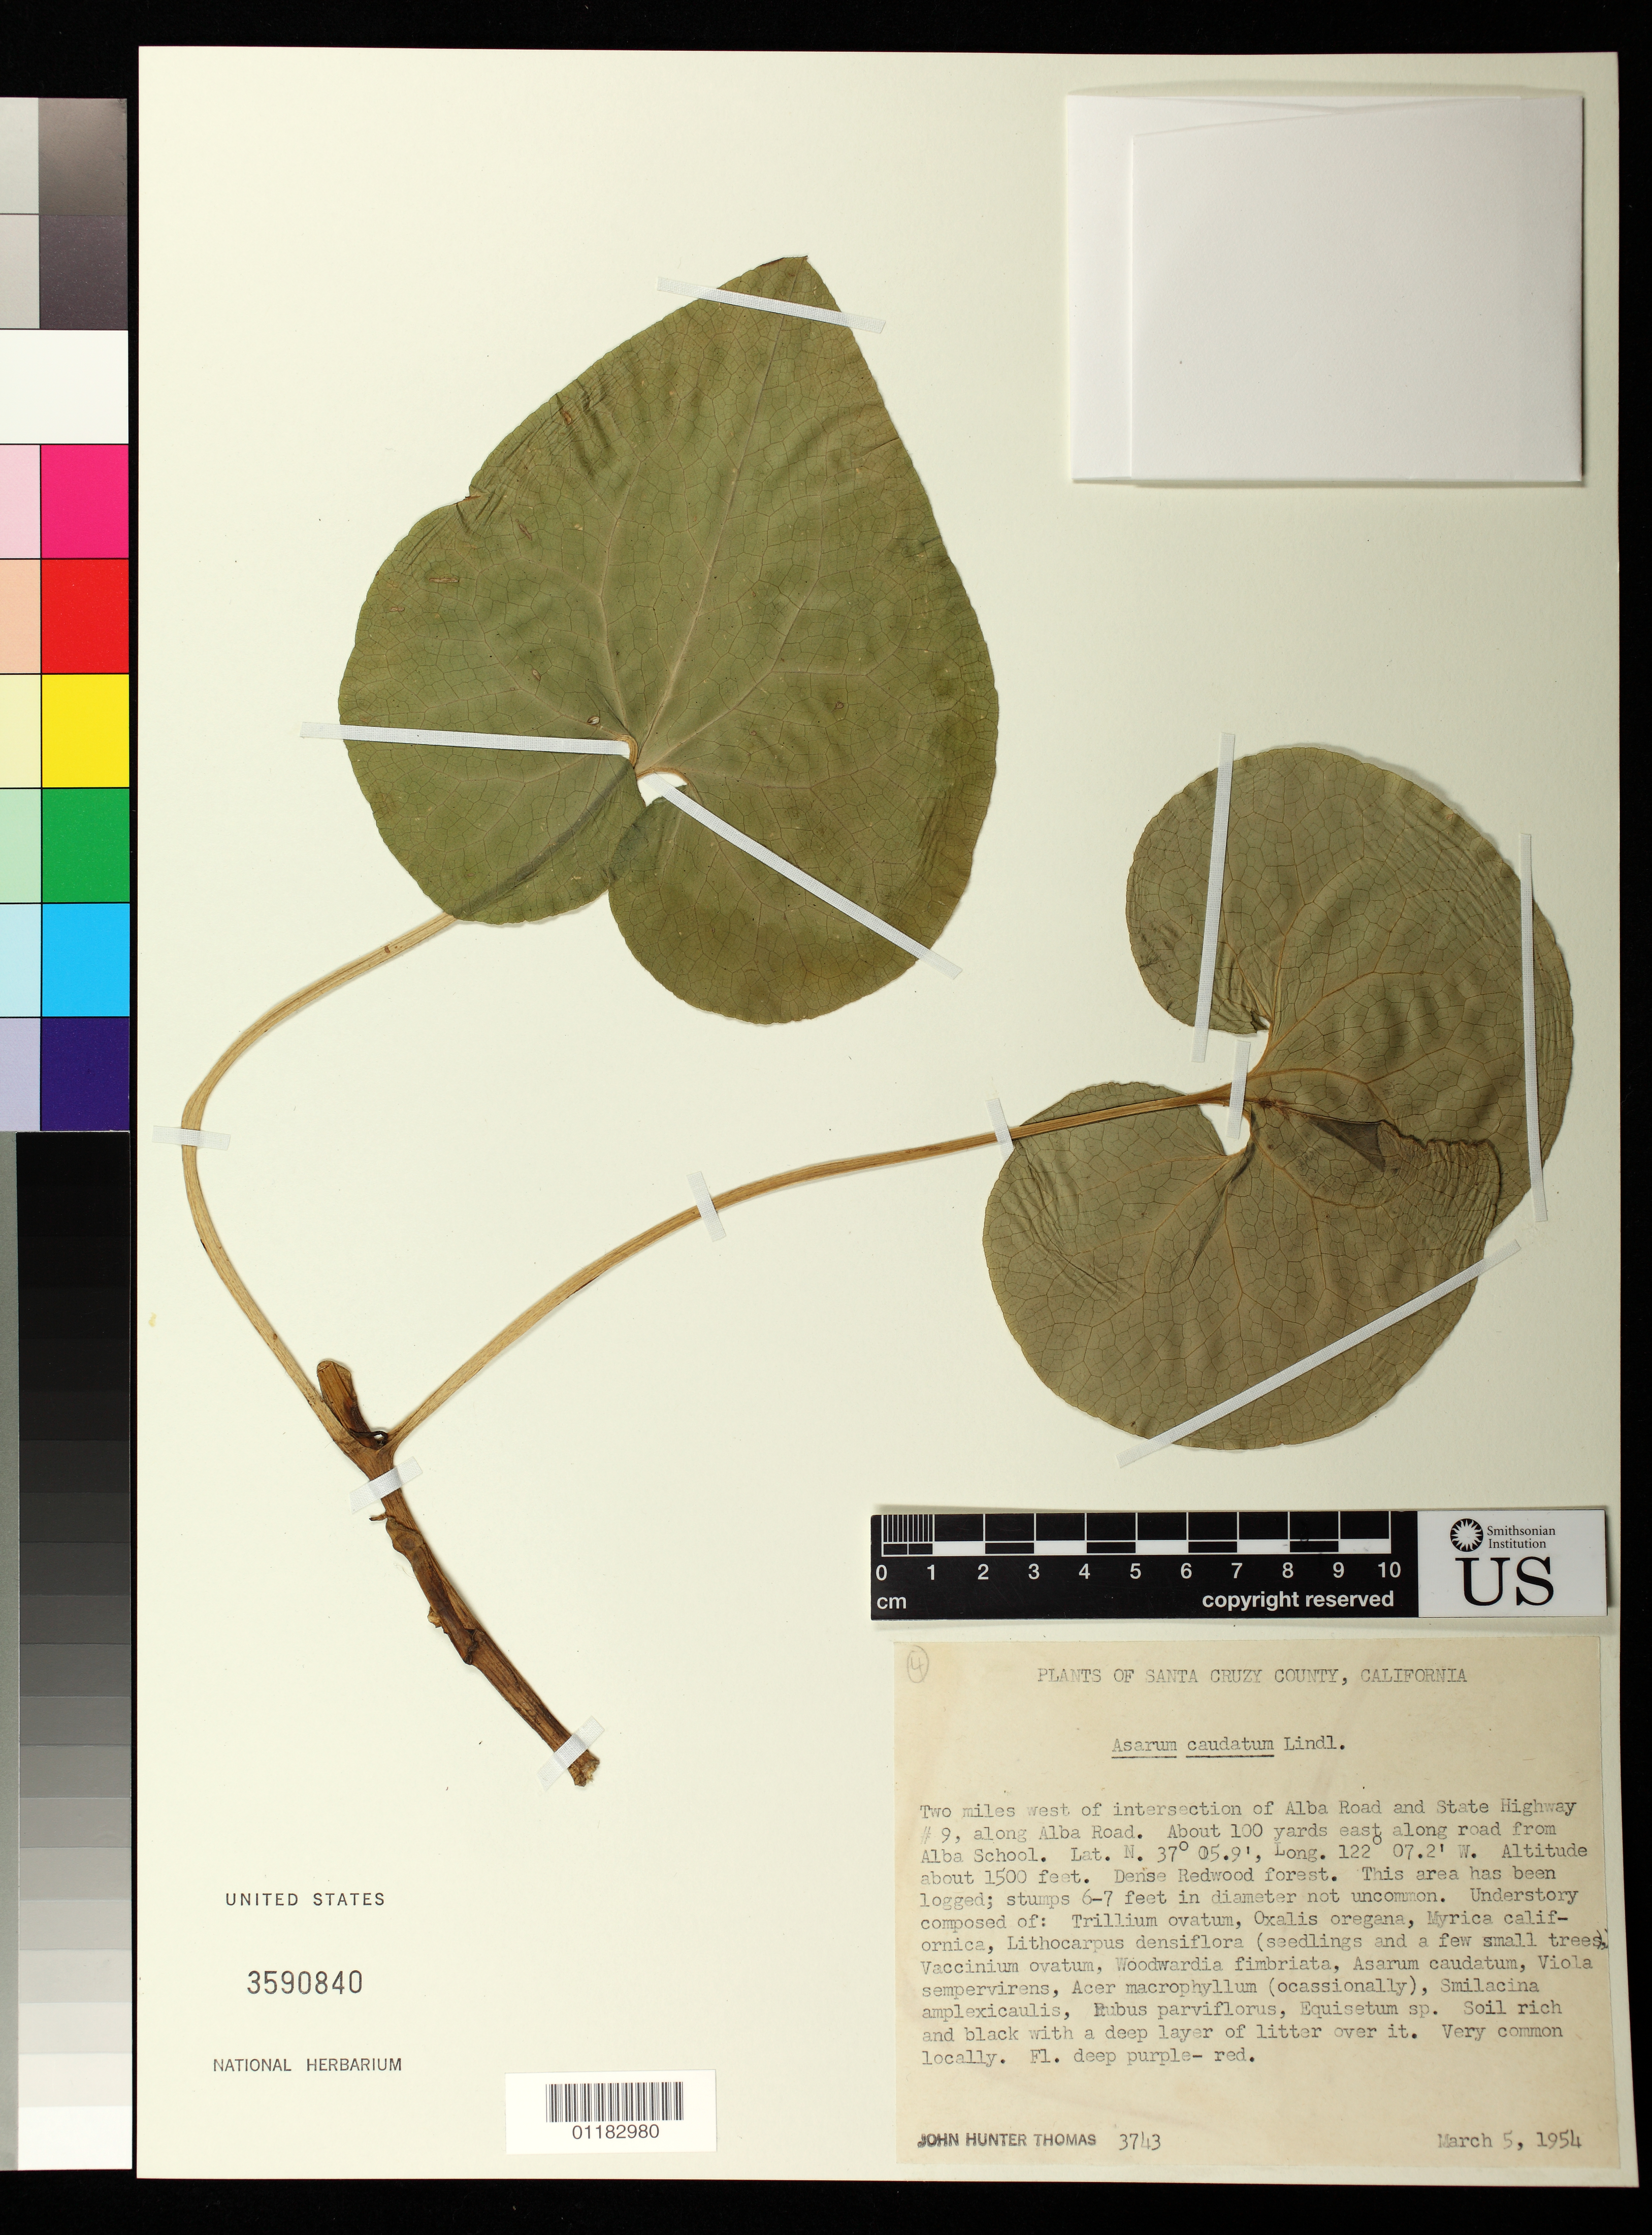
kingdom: Plantae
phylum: Tracheophyta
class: Magnoliopsida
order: Piperales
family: Aristolochiaceae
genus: Asarum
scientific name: Asarum caudatum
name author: Lindl.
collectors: J. H. Thomas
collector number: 3743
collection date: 1954-03-05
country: United States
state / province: California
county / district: Santa Cruz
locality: Santa Cruz County. 100 yards E along road from Alba School, 2 miles W of junction of Alba Road and State Highway 9.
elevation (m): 457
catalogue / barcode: US 3590840